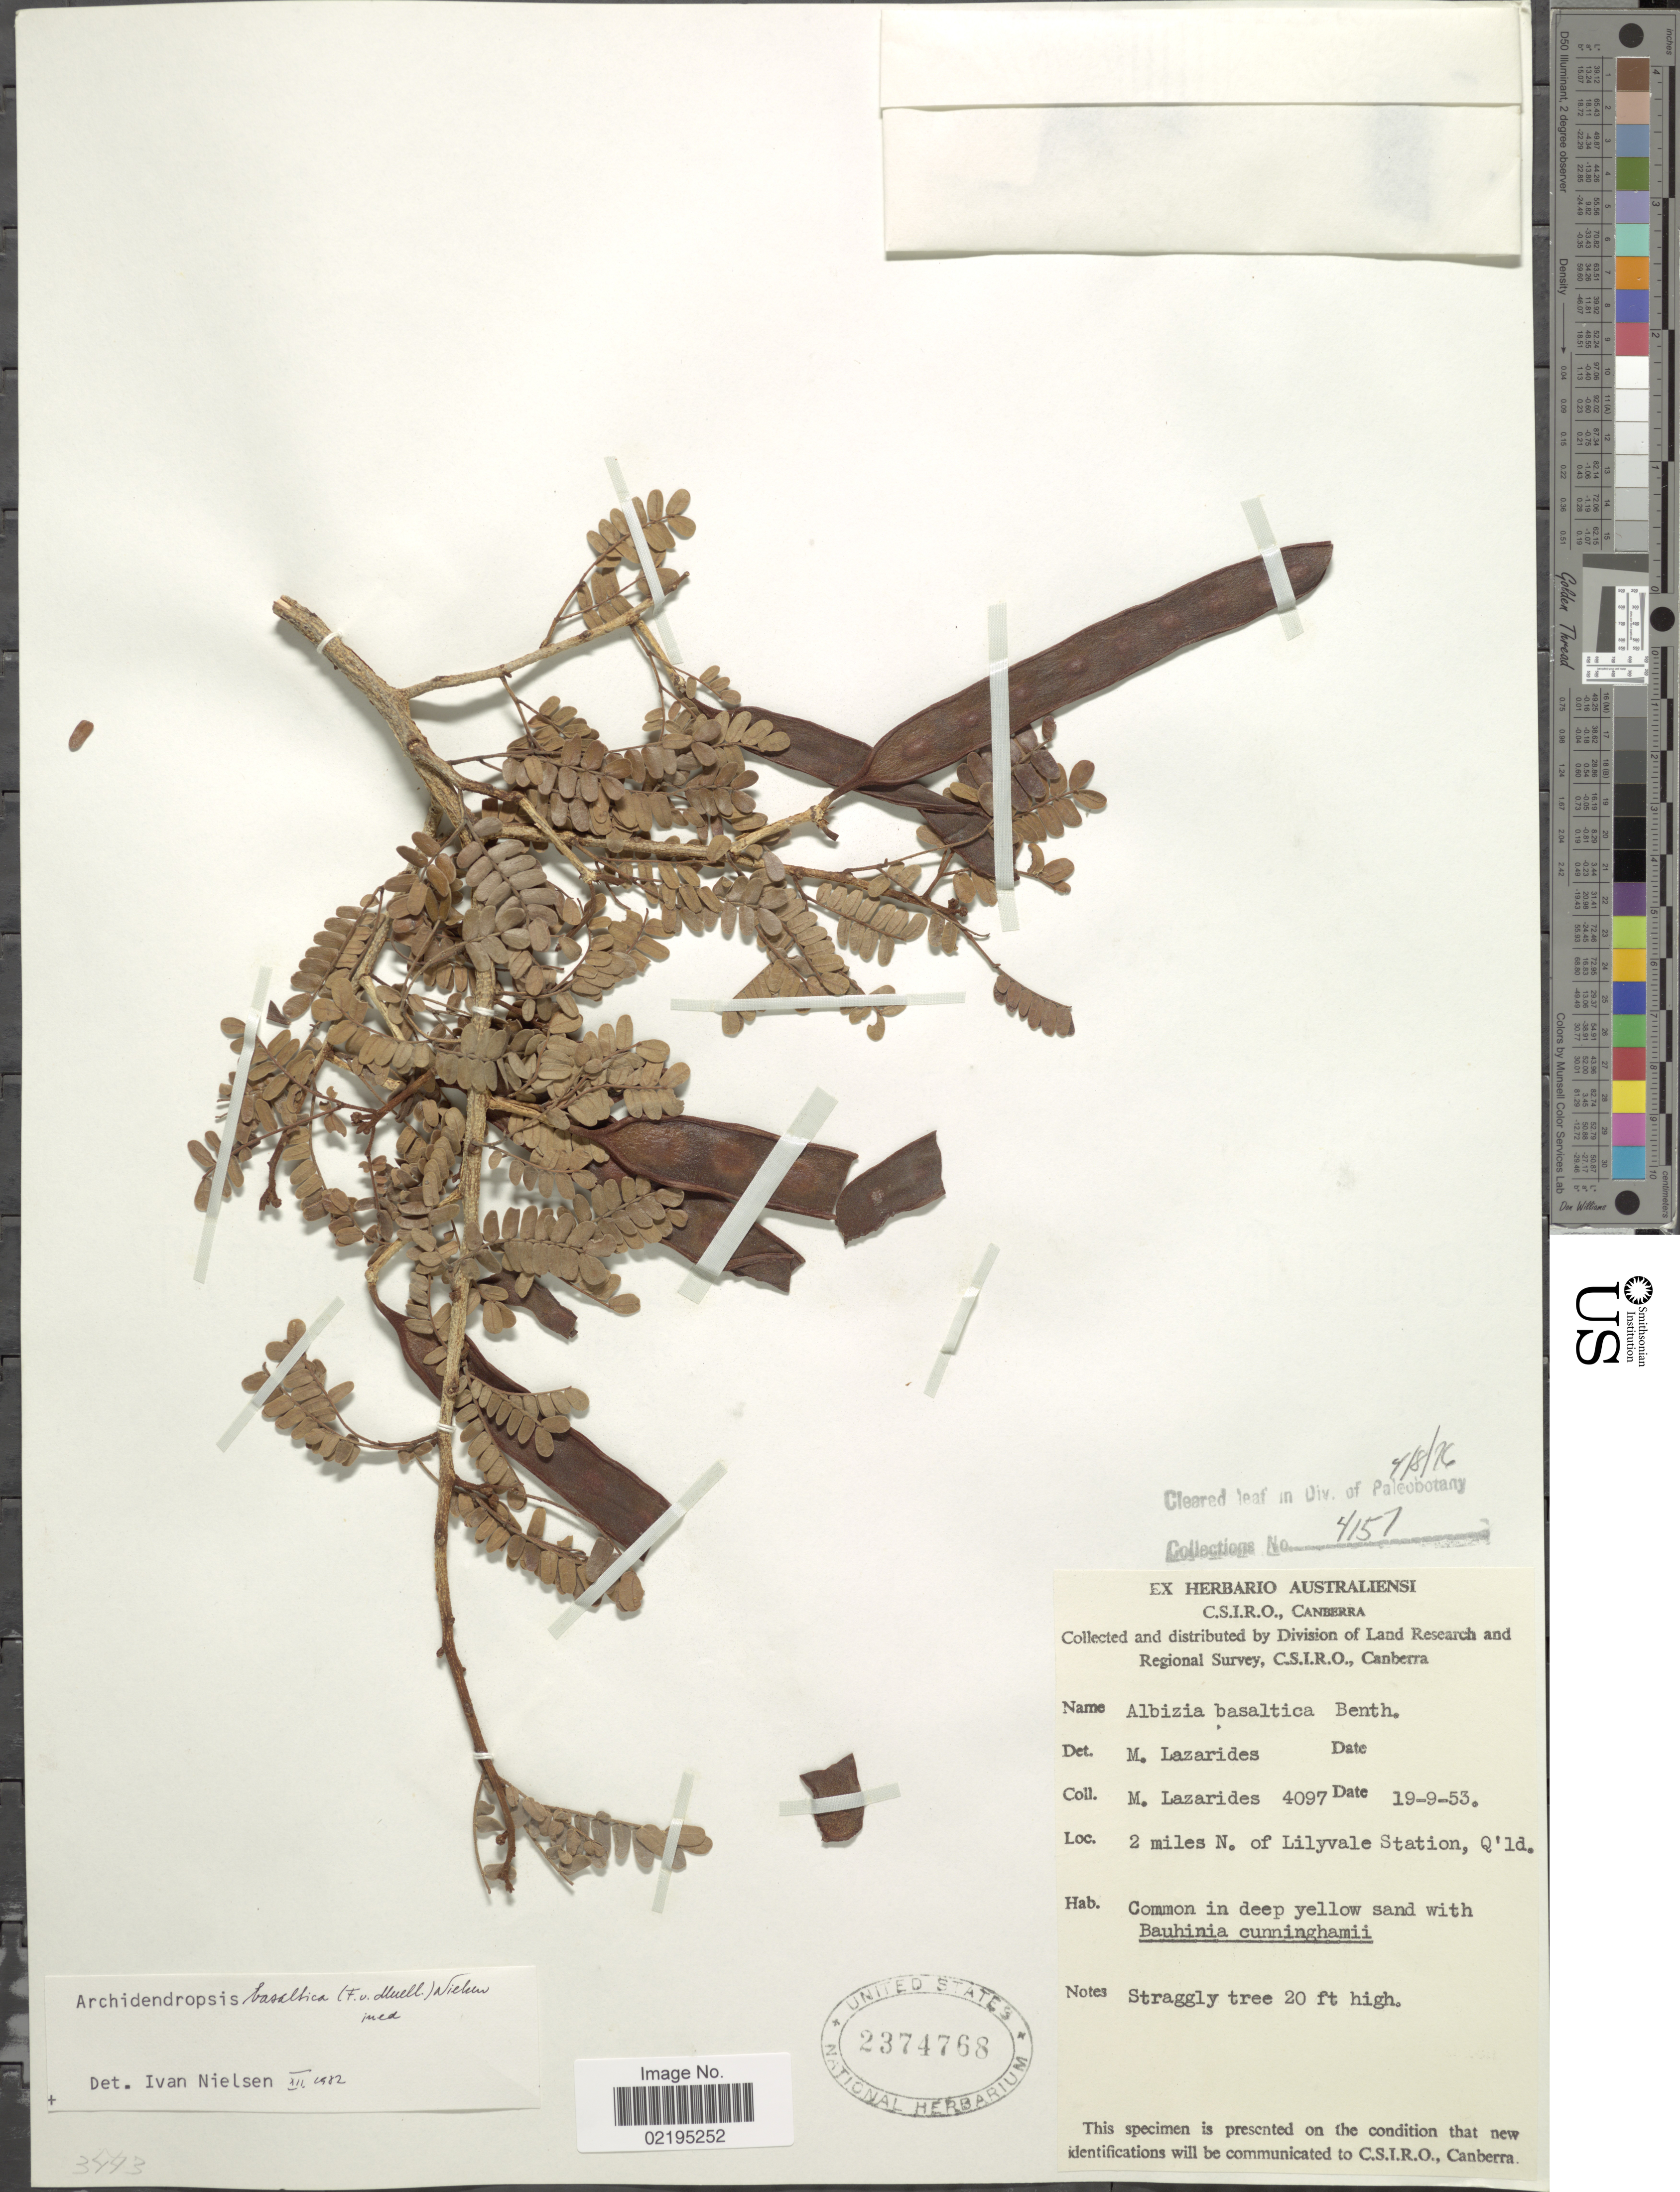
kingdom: Plantae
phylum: Tracheophyta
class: Magnoliopsida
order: Fabales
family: Fabaceae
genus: Heliodendron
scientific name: Heliodendron basalticum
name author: (F. Muell.) Gill.K. Br. & Bayly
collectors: M. Lazarides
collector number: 4097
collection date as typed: Transcribed d/m/y: 19/9/53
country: Australia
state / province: Queensland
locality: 2 miles N. of Lilyvale Station, Q'ld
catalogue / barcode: US 2374768